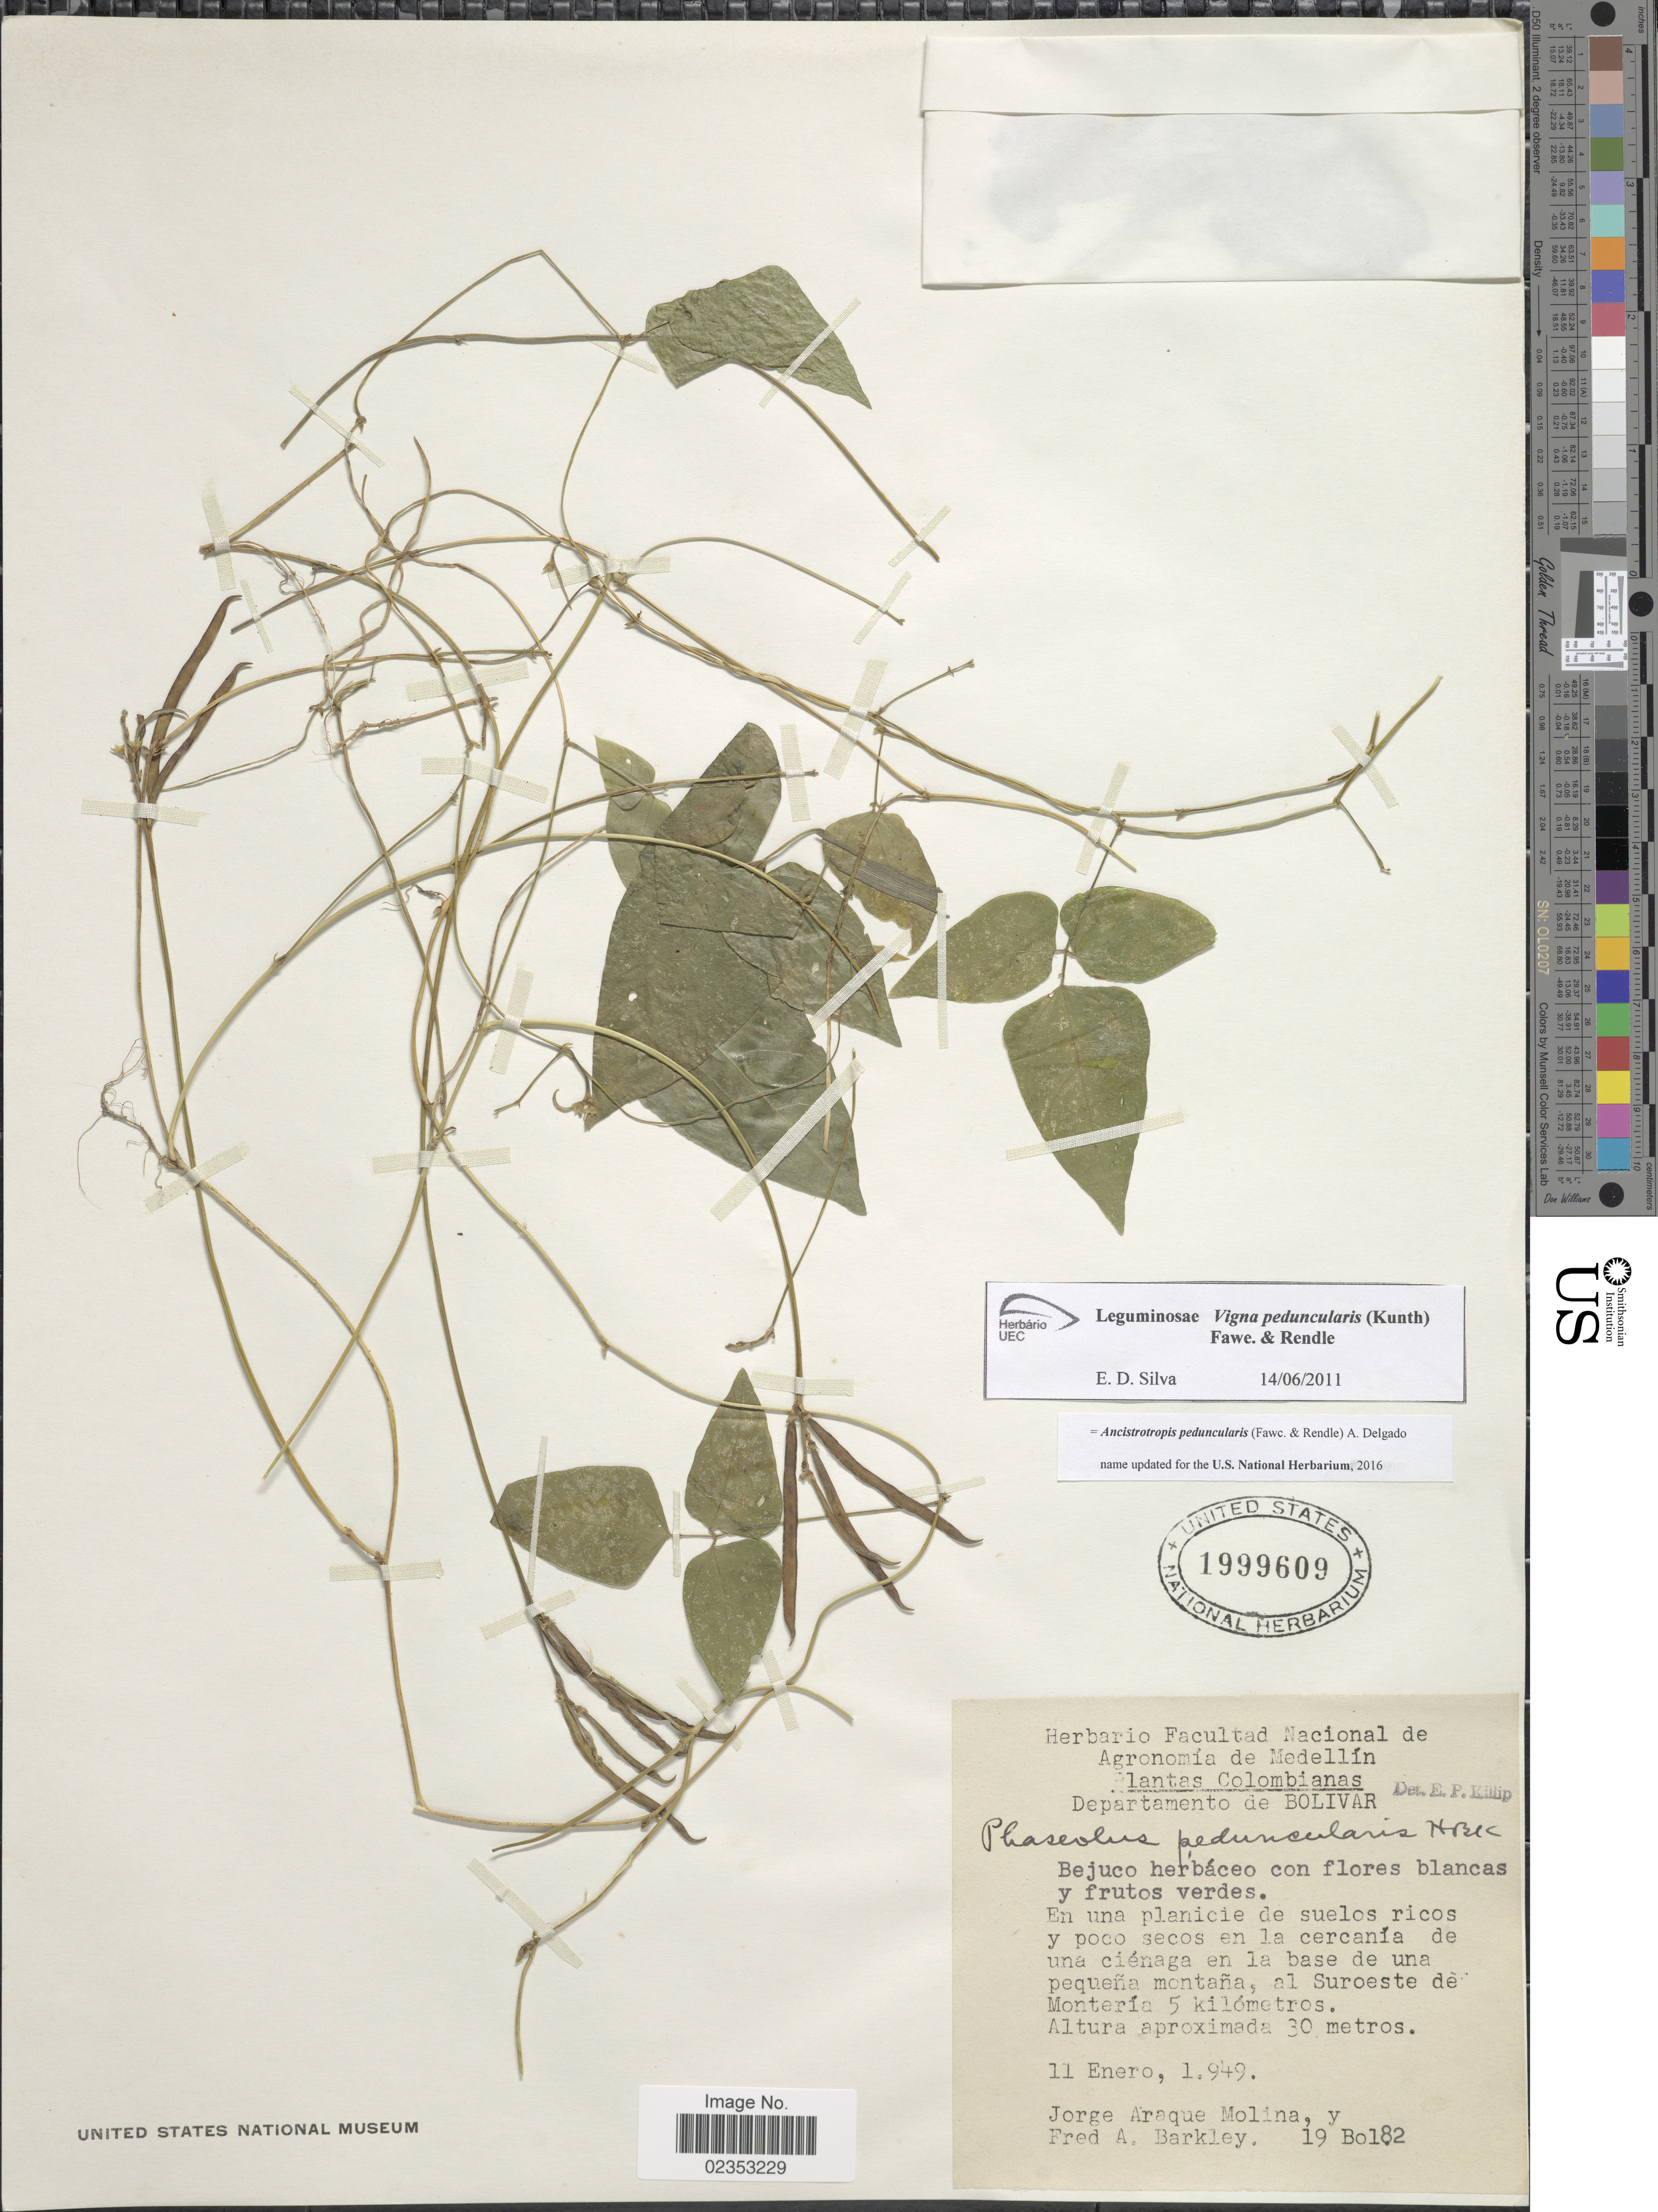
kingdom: Plantae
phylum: Tracheophyta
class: Magnoliopsida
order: Fabales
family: Fabaceae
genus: Ancistrotropis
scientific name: Ancistrotropis peduncularis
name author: (Fawc. & Rendle) A. Delgado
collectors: J. A. Molina & F. A. Barkley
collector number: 19Bo182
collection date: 1949-01-11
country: Colombia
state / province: Bolívar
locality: Colombianas. En una planicie de suelos ricos y poco secos en la cercania de una cienaga en la base de una pequena montana, al Suroeste de Monteria 5 kilometros.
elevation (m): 30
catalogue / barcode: US 1999609